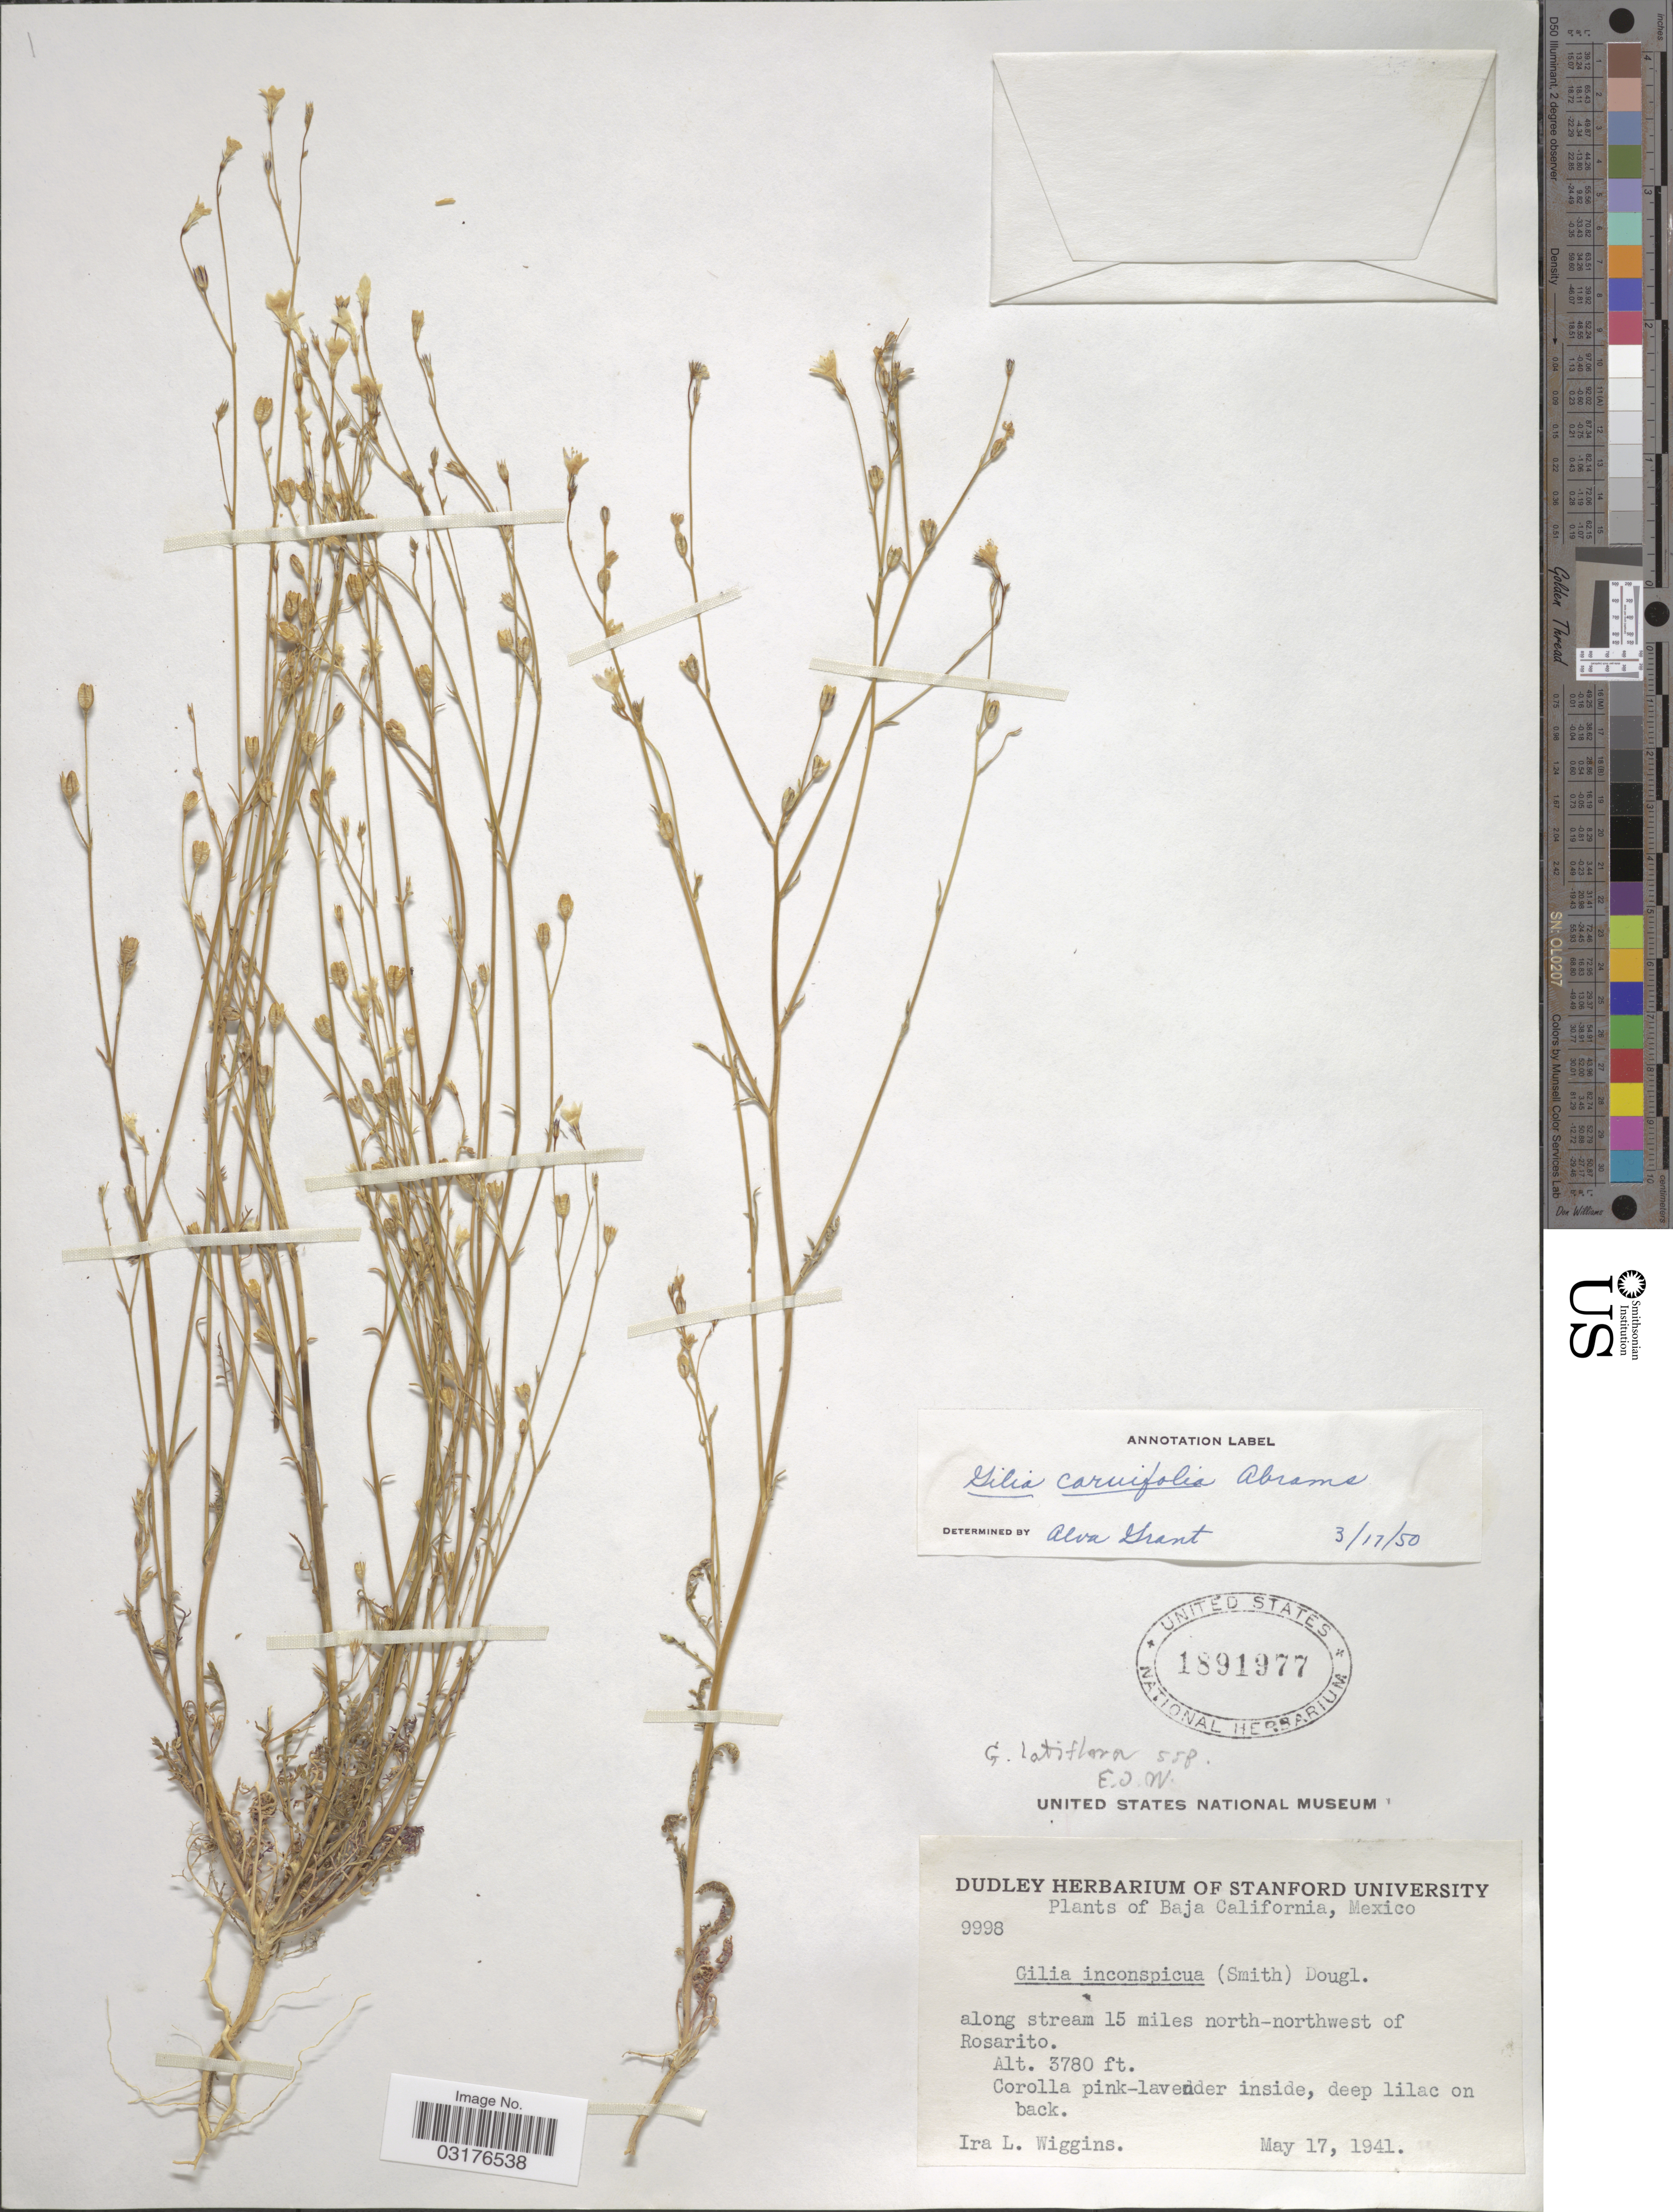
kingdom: Plantae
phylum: Tracheophyta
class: Magnoliopsida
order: Ericales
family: Polemoniaceae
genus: Saltugilia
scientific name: Saltugilia caruifolia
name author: (Abrams) L.A. Johnson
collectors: I. L. Wiggins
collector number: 9998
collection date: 1941-05-17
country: Mexico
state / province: Baja California Norte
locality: Along stream 15 miles north-northwest of Rosarito.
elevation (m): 1152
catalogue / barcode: US 1891977